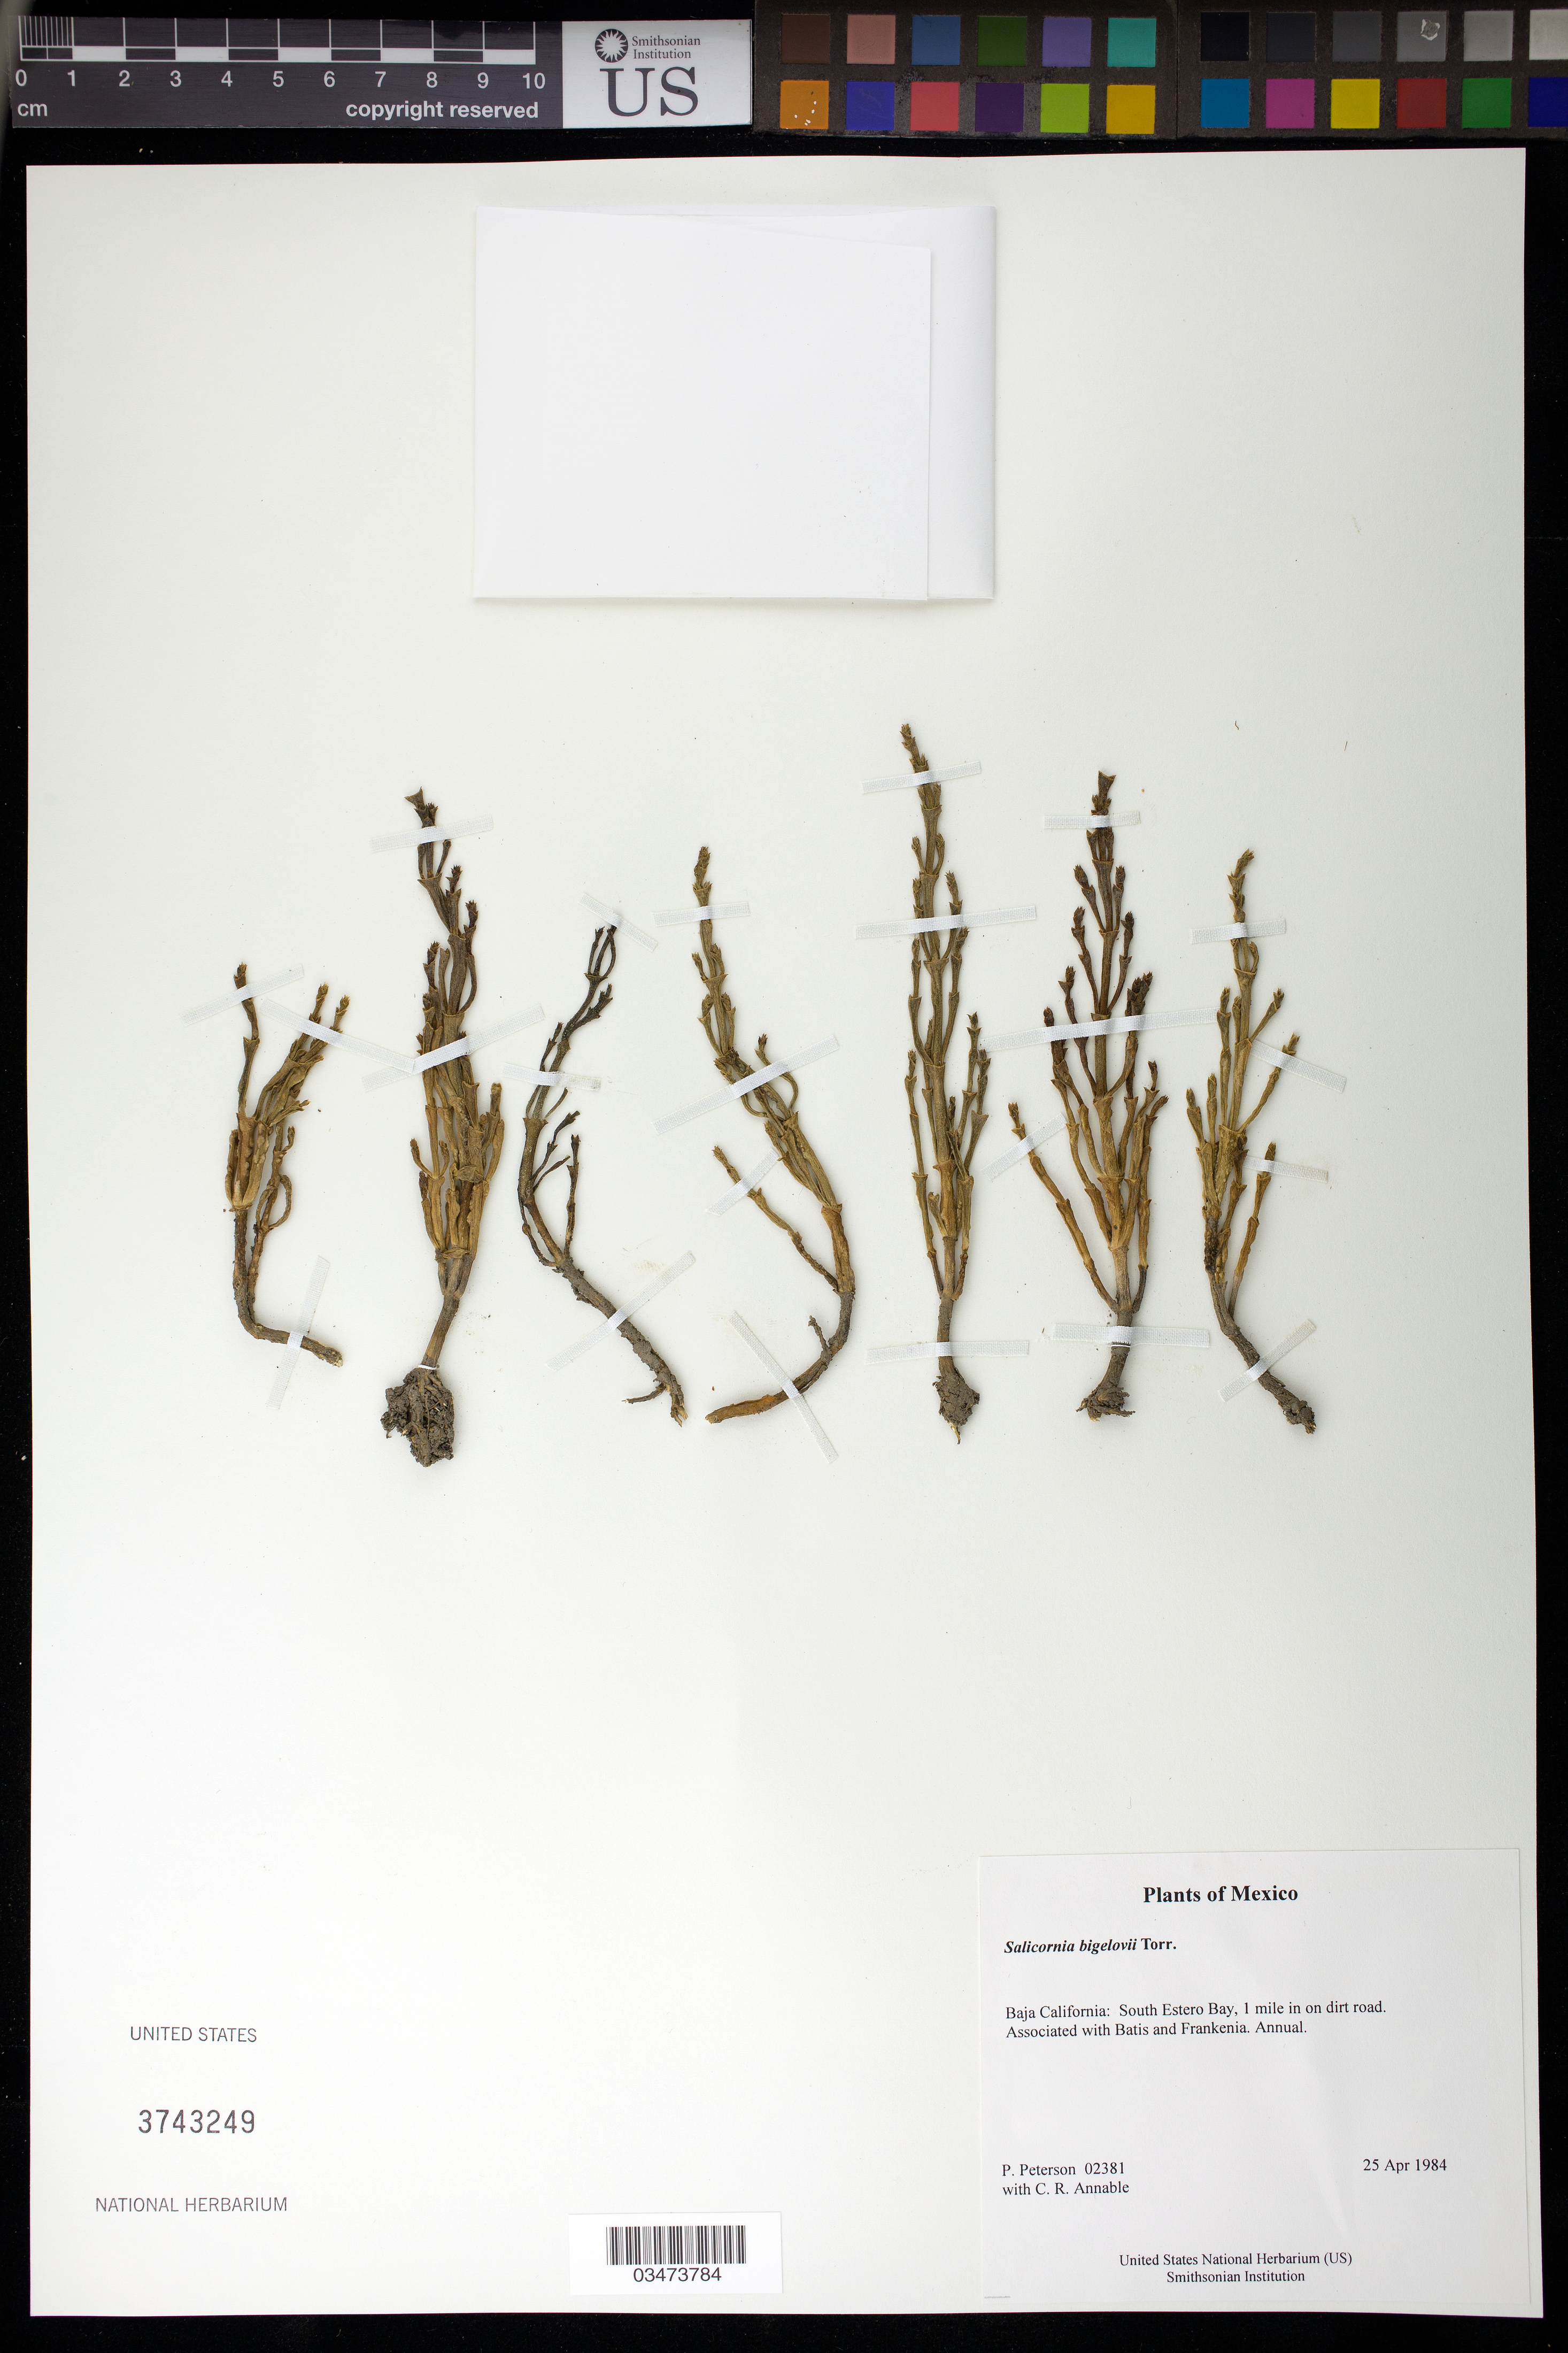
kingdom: Plantae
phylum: Tracheophyta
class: Magnoliopsida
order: Caryophyllales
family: Amaranthaceae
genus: Salicornia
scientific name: Salicornia bigelovii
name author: Torr.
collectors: P. M. Peterson & C. R. Annable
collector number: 02381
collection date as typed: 25 Apr 1984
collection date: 1984-04-25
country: Mexico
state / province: Baja California Norte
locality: South Estero Bay, 1 mile in on dirt road.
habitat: Associated with Batis and Frankenia.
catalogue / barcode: US 3743249